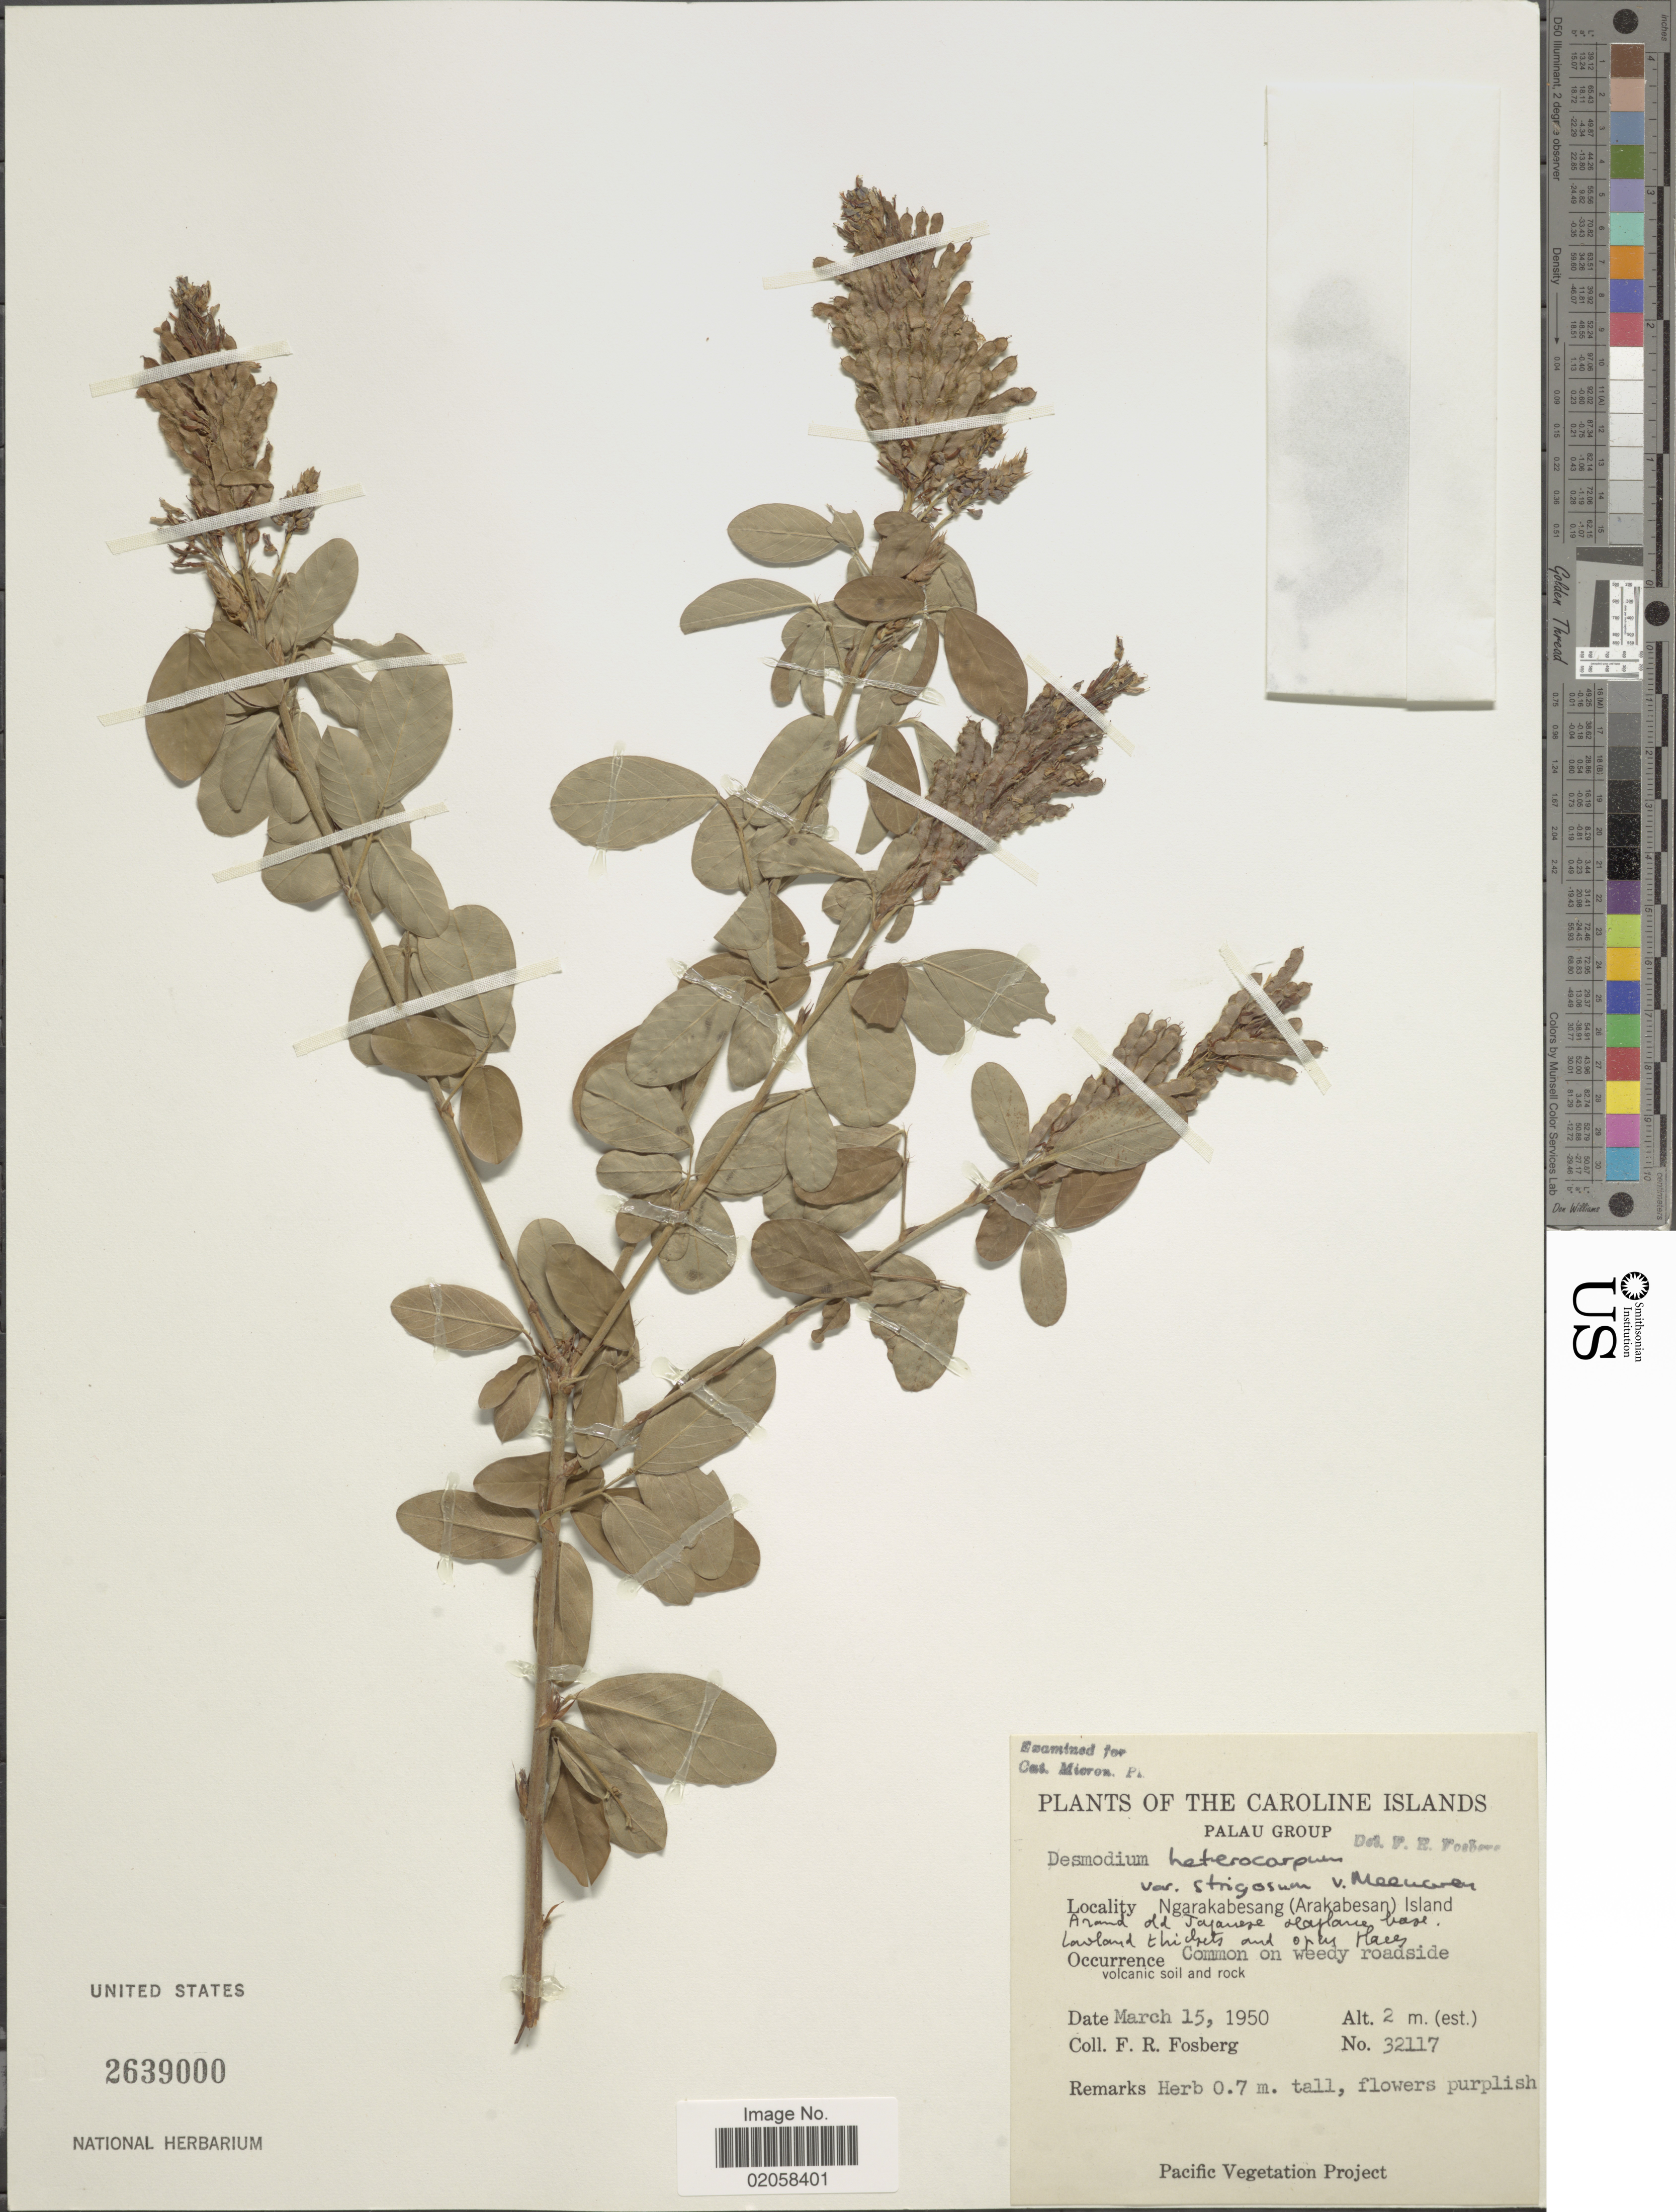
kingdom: Plantae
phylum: Tracheophyta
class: Magnoliopsida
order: Fabales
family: Fabaceae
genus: Grona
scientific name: Grona heterocarpos var. strigosa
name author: (Meeuwen) H. Ohashi & K. Ohashi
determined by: Strong, Mark T., (BOT), Smithsonian Institution - National Museum of Natural History (UNITED STATES)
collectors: F. R. Fosberg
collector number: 32117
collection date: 1950-03-15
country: Palau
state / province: Koror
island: Ngerekebesang [Arakabesan]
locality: Around old Japanese seaplane base, Ngarakabesang (Arakabesan) Island, Palau Group, Caroline Islands.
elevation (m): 2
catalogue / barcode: US 2639000